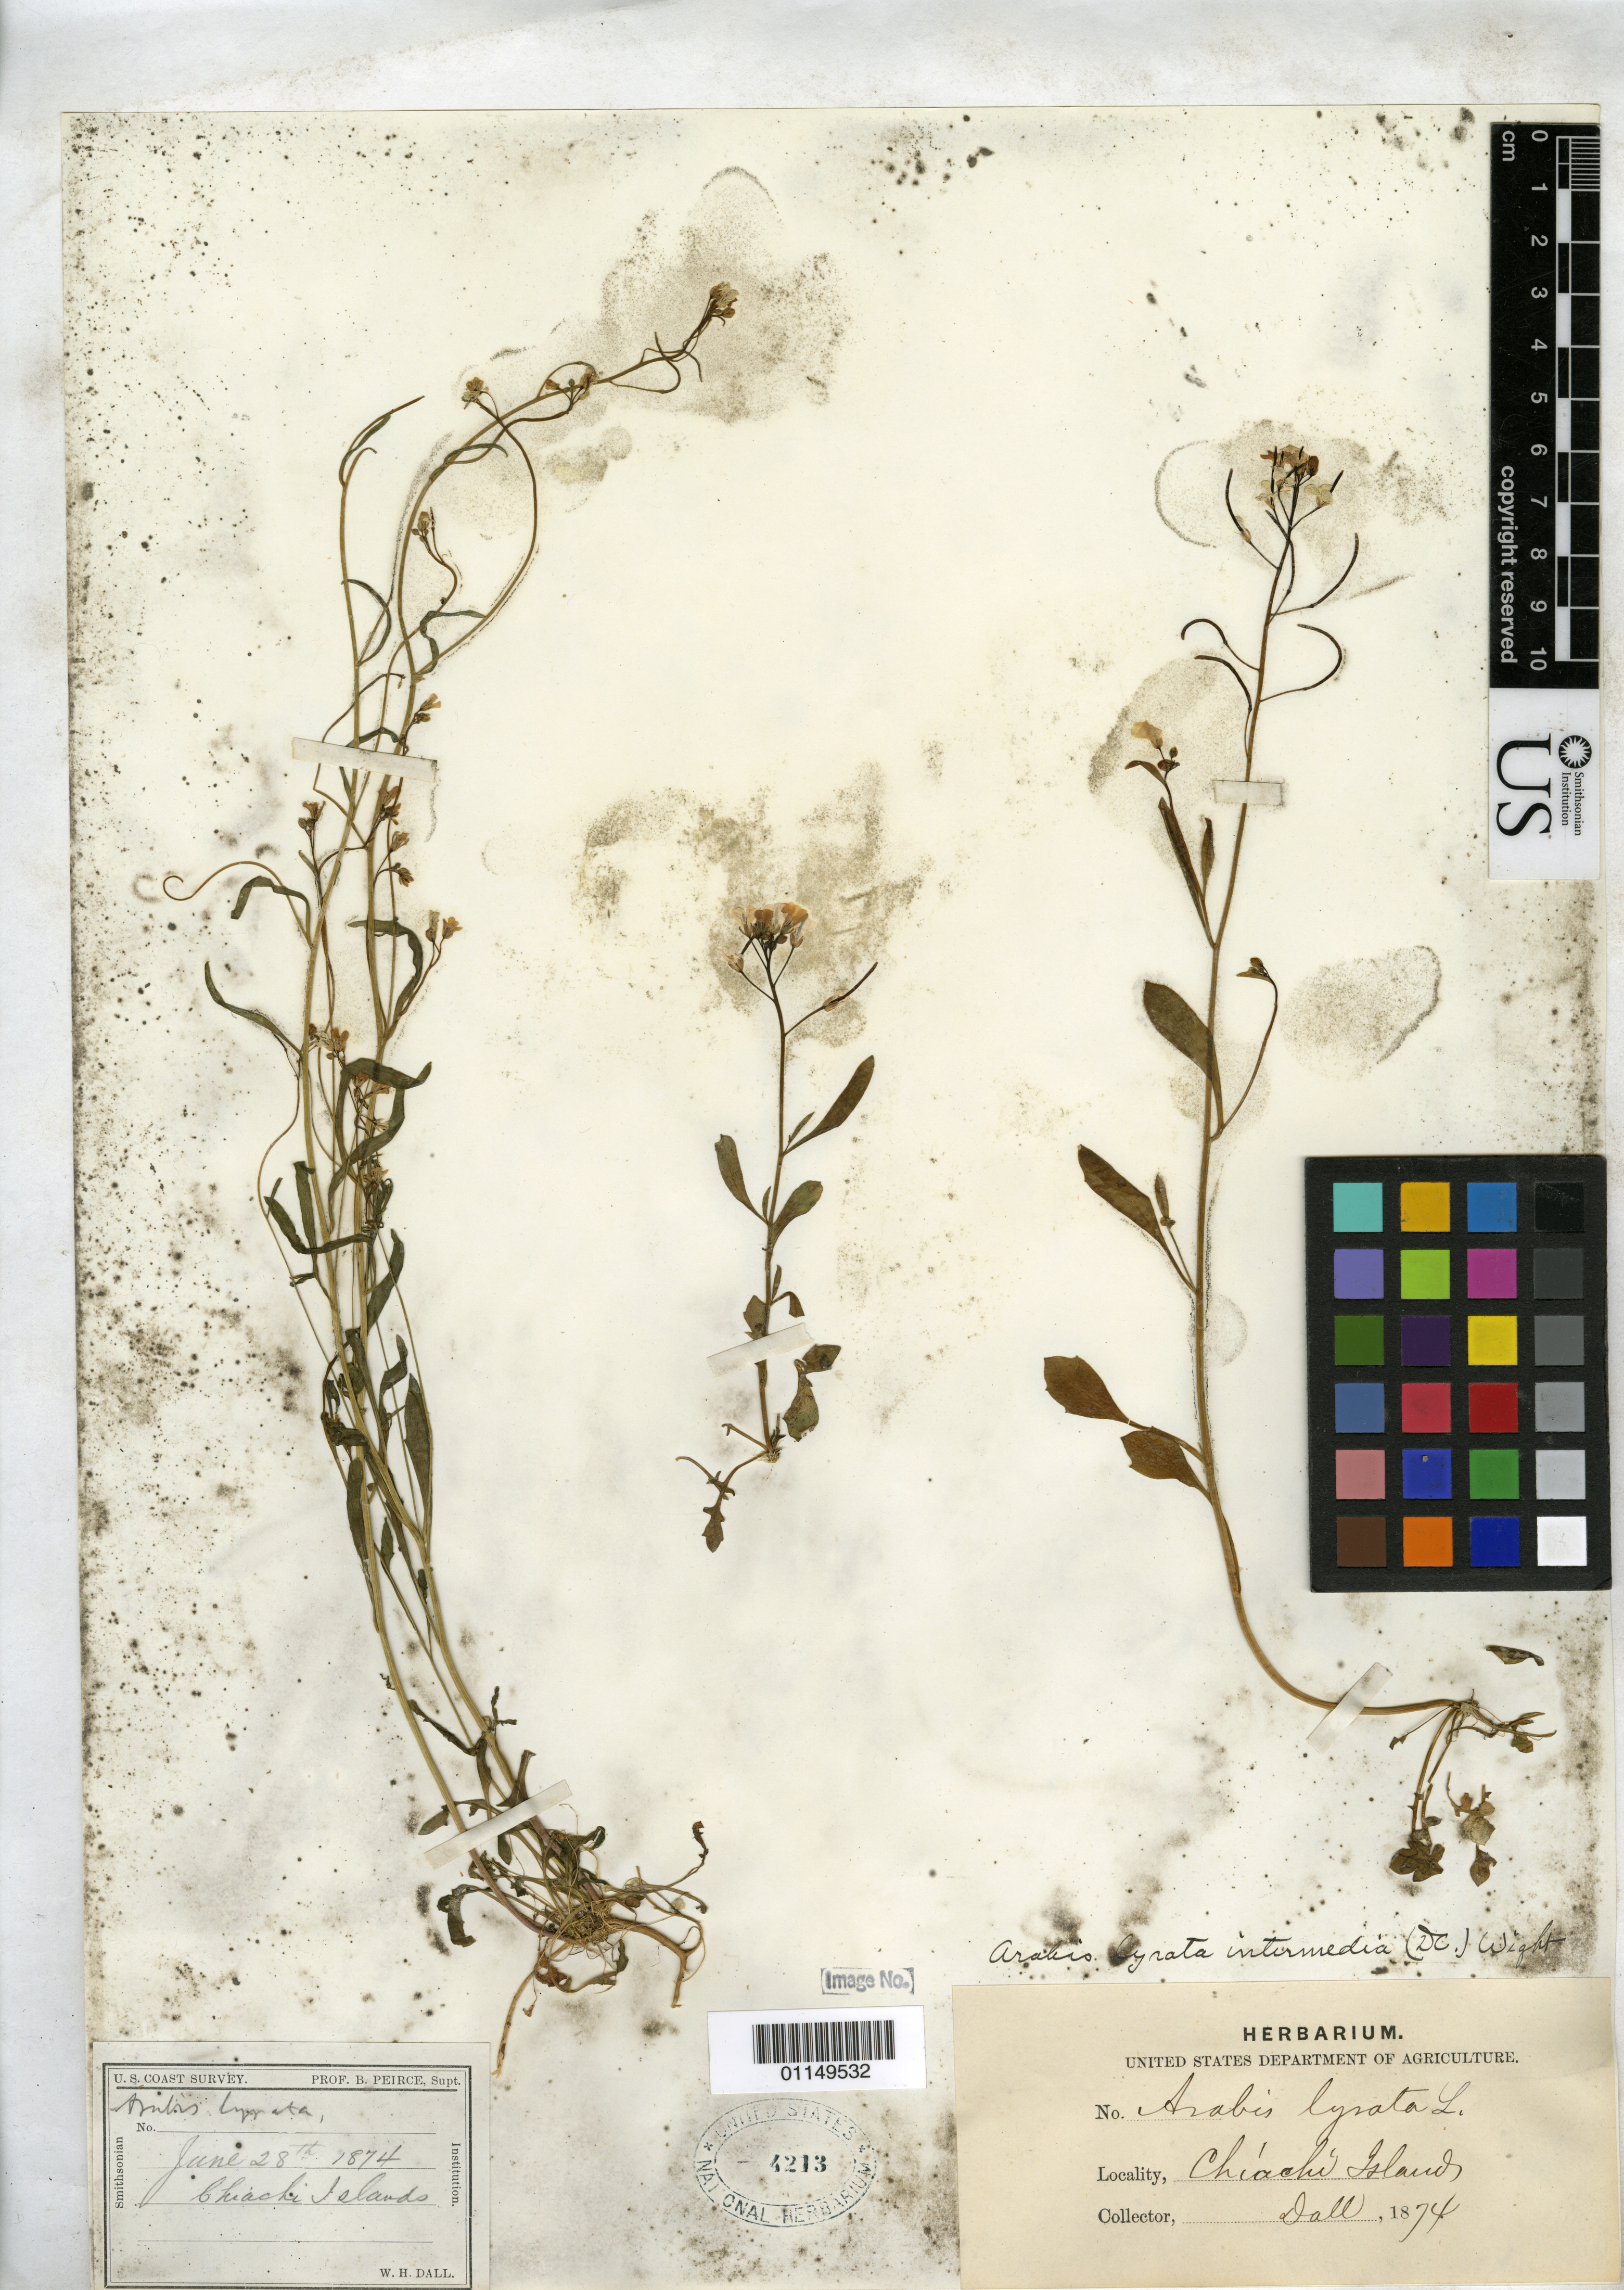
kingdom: Plantae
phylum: Tracheophyta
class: Magnoliopsida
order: Brassicales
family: Brassicaceae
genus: Arabis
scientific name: Arabis lyrata subsp. kamtschatica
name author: Hultén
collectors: W. Dall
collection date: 1874-06-28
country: United States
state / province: Alaska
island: Chiachi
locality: Chiachi Island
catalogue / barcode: US 4213